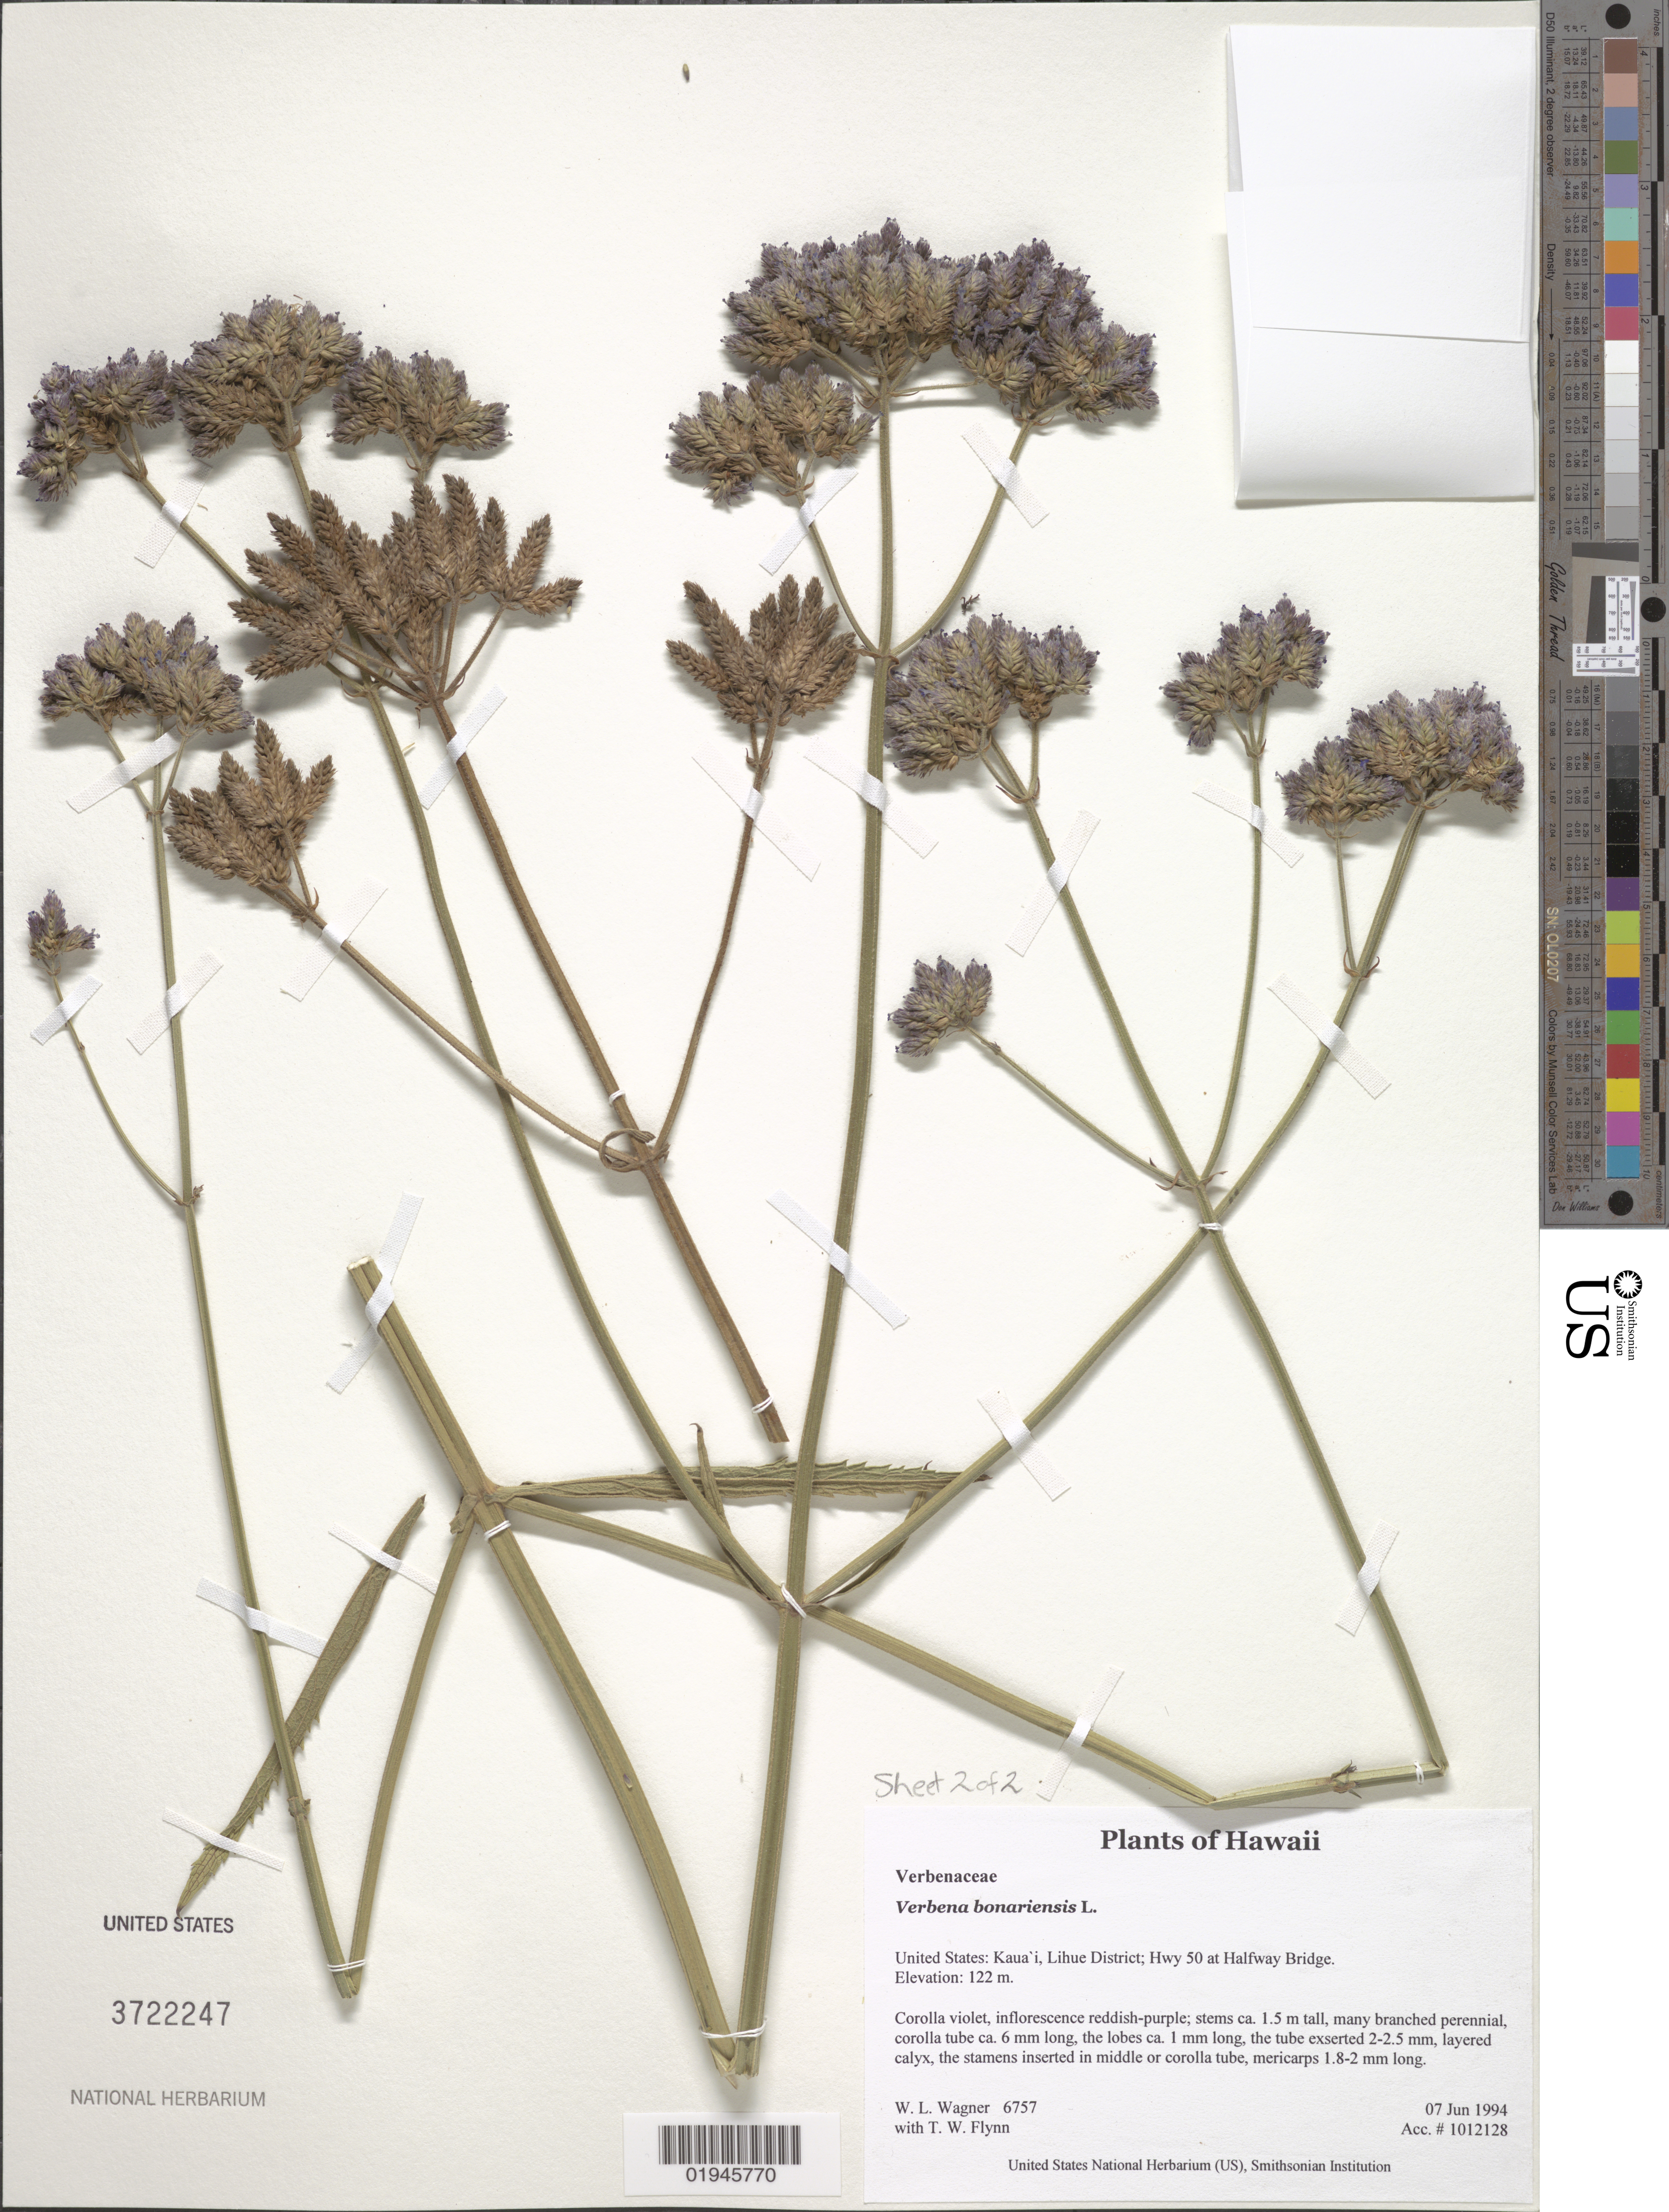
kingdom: Plantae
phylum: Tracheophyta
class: Magnoliopsida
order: Lamiales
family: Verbenaceae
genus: Verbena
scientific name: Verbena bonariensis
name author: L.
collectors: W. L. Wagner & T. W. Flynn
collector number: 6757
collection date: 1994-06-07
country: United States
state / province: Hawaii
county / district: Kauai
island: Kaua'i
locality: Lihue Dist; Hwy 50 at Halfway Bridge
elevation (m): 122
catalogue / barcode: US 3722247